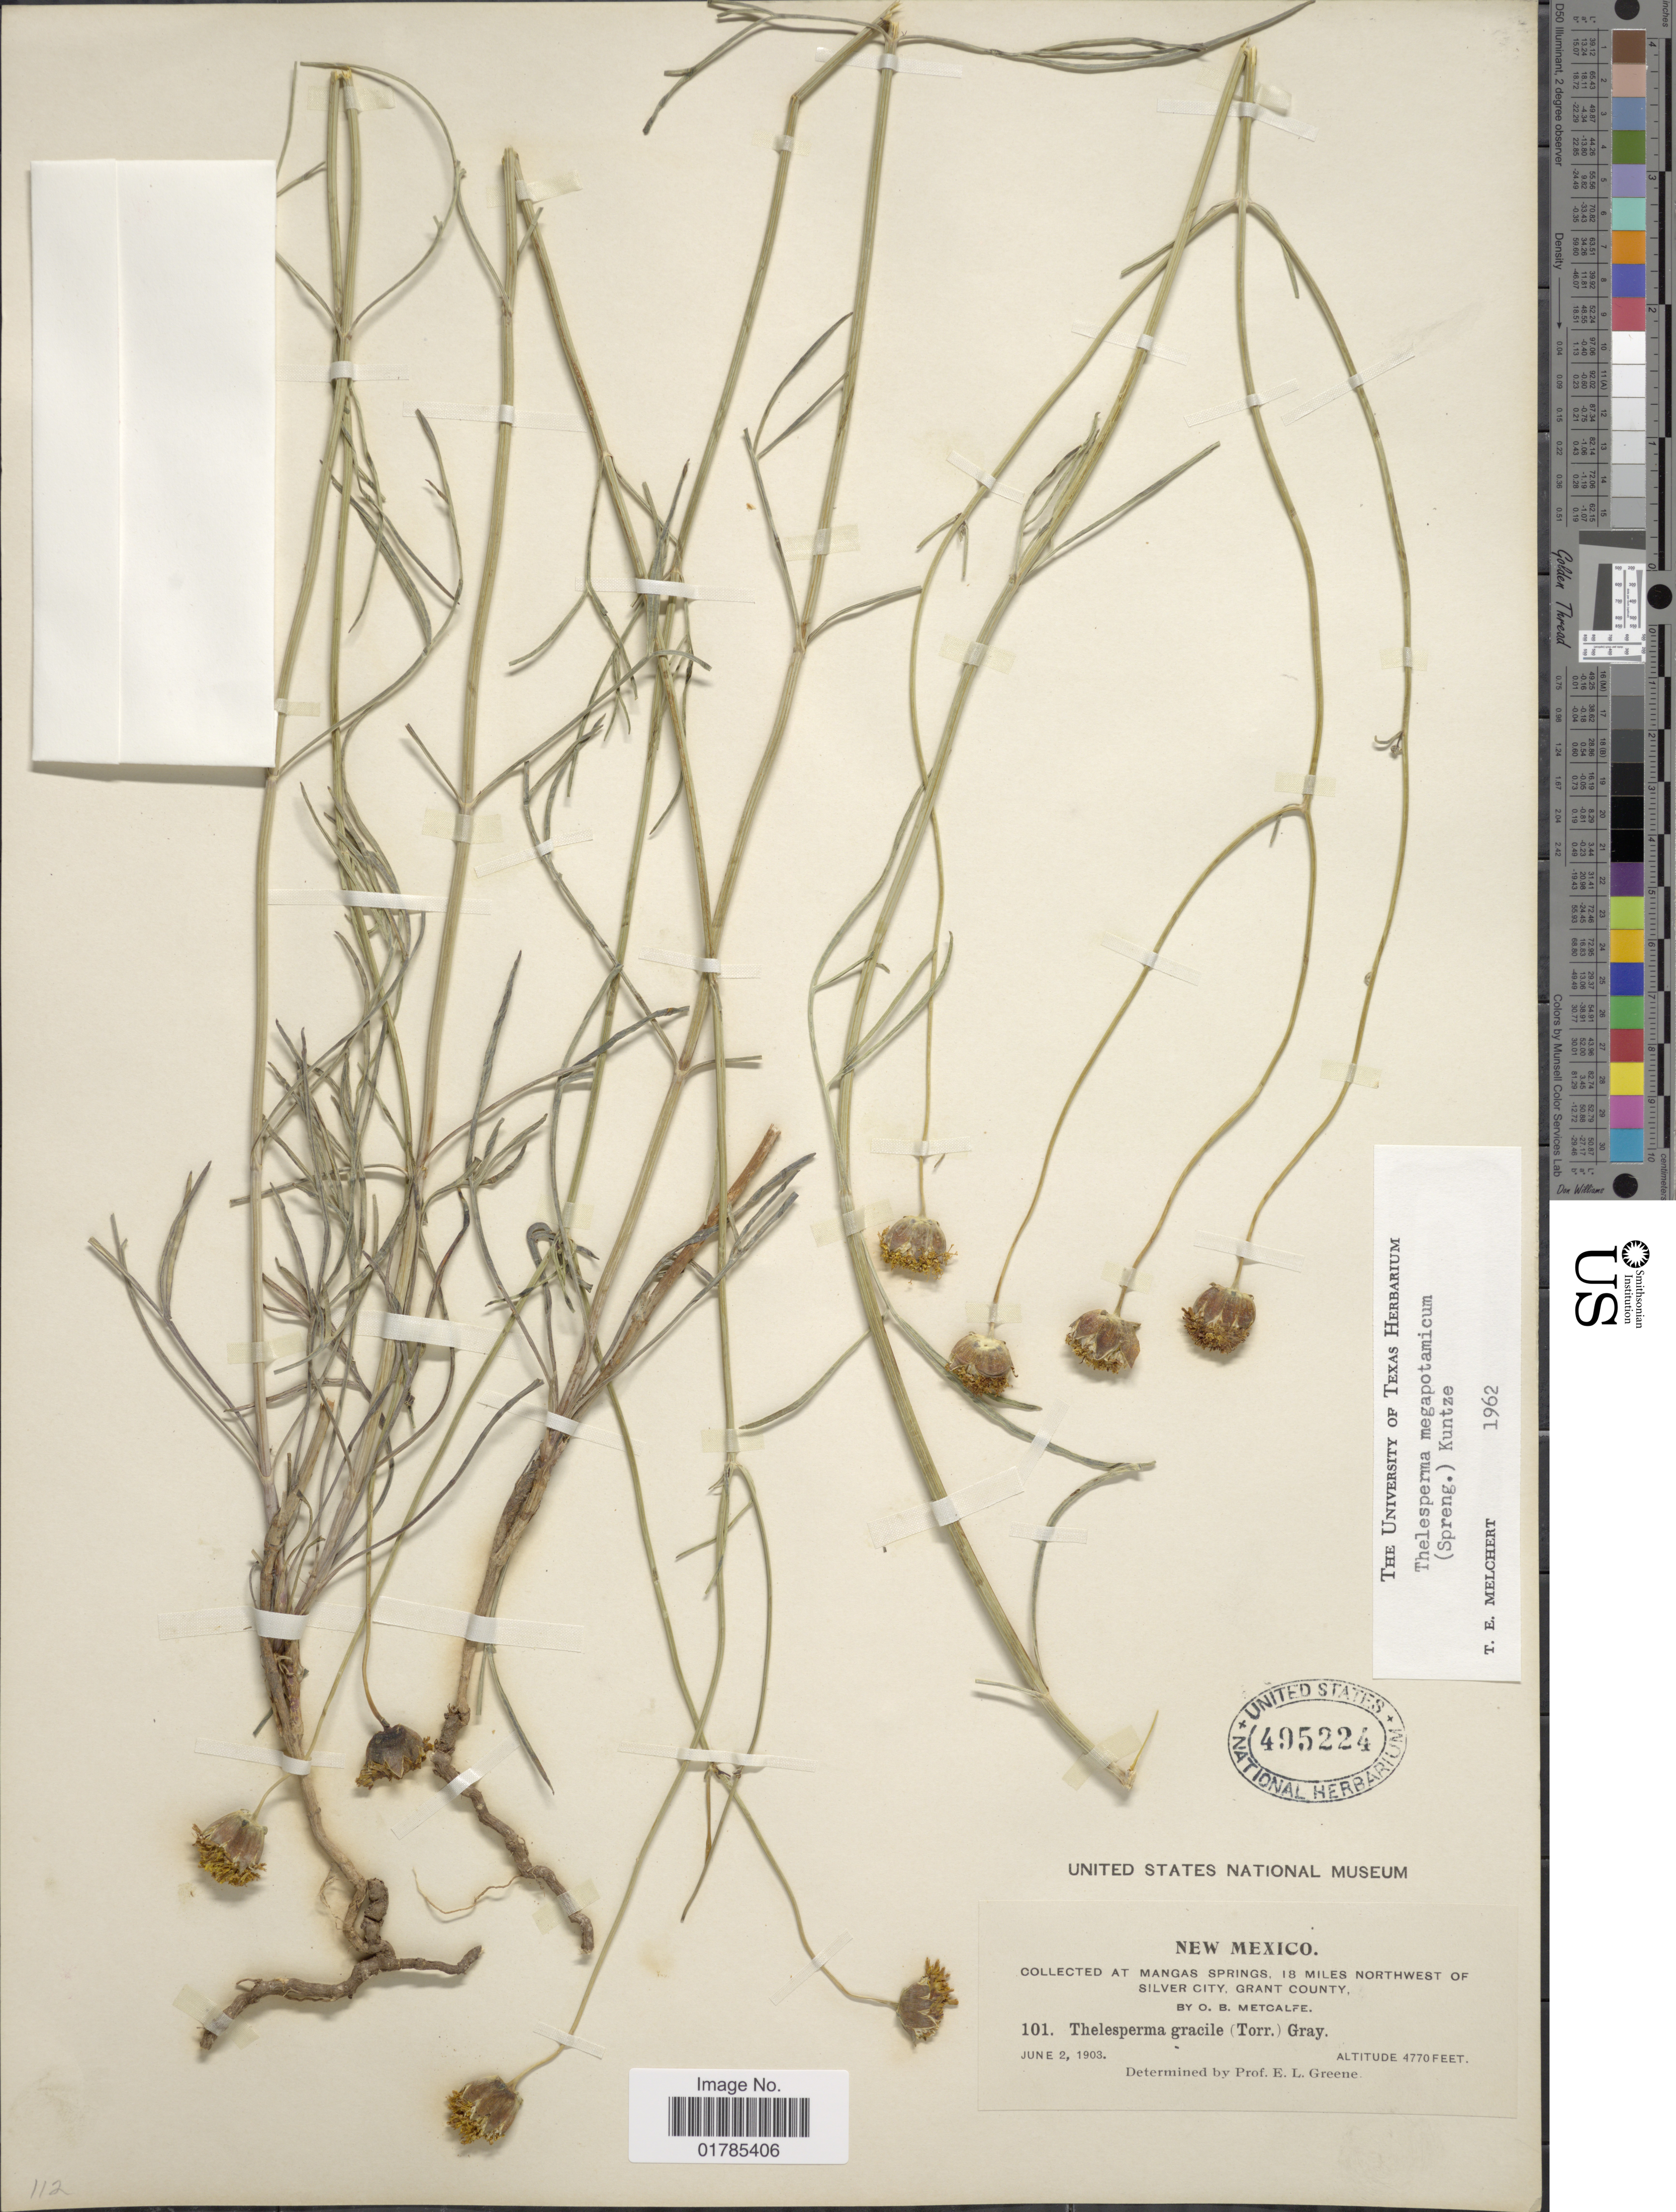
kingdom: Plantae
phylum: Tracheophyta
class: Magnoliopsida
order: Asterales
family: Asteraceae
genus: Thelesperma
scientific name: Thelesperma megapotamicum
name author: (Spreng.) Herter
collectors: O. B. Metcalfe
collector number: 101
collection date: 1903-06-02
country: United States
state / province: New Mexico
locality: Mangas Springs, 18 miles northwest of Silver City, Grant County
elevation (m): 1454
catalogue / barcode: US 495224